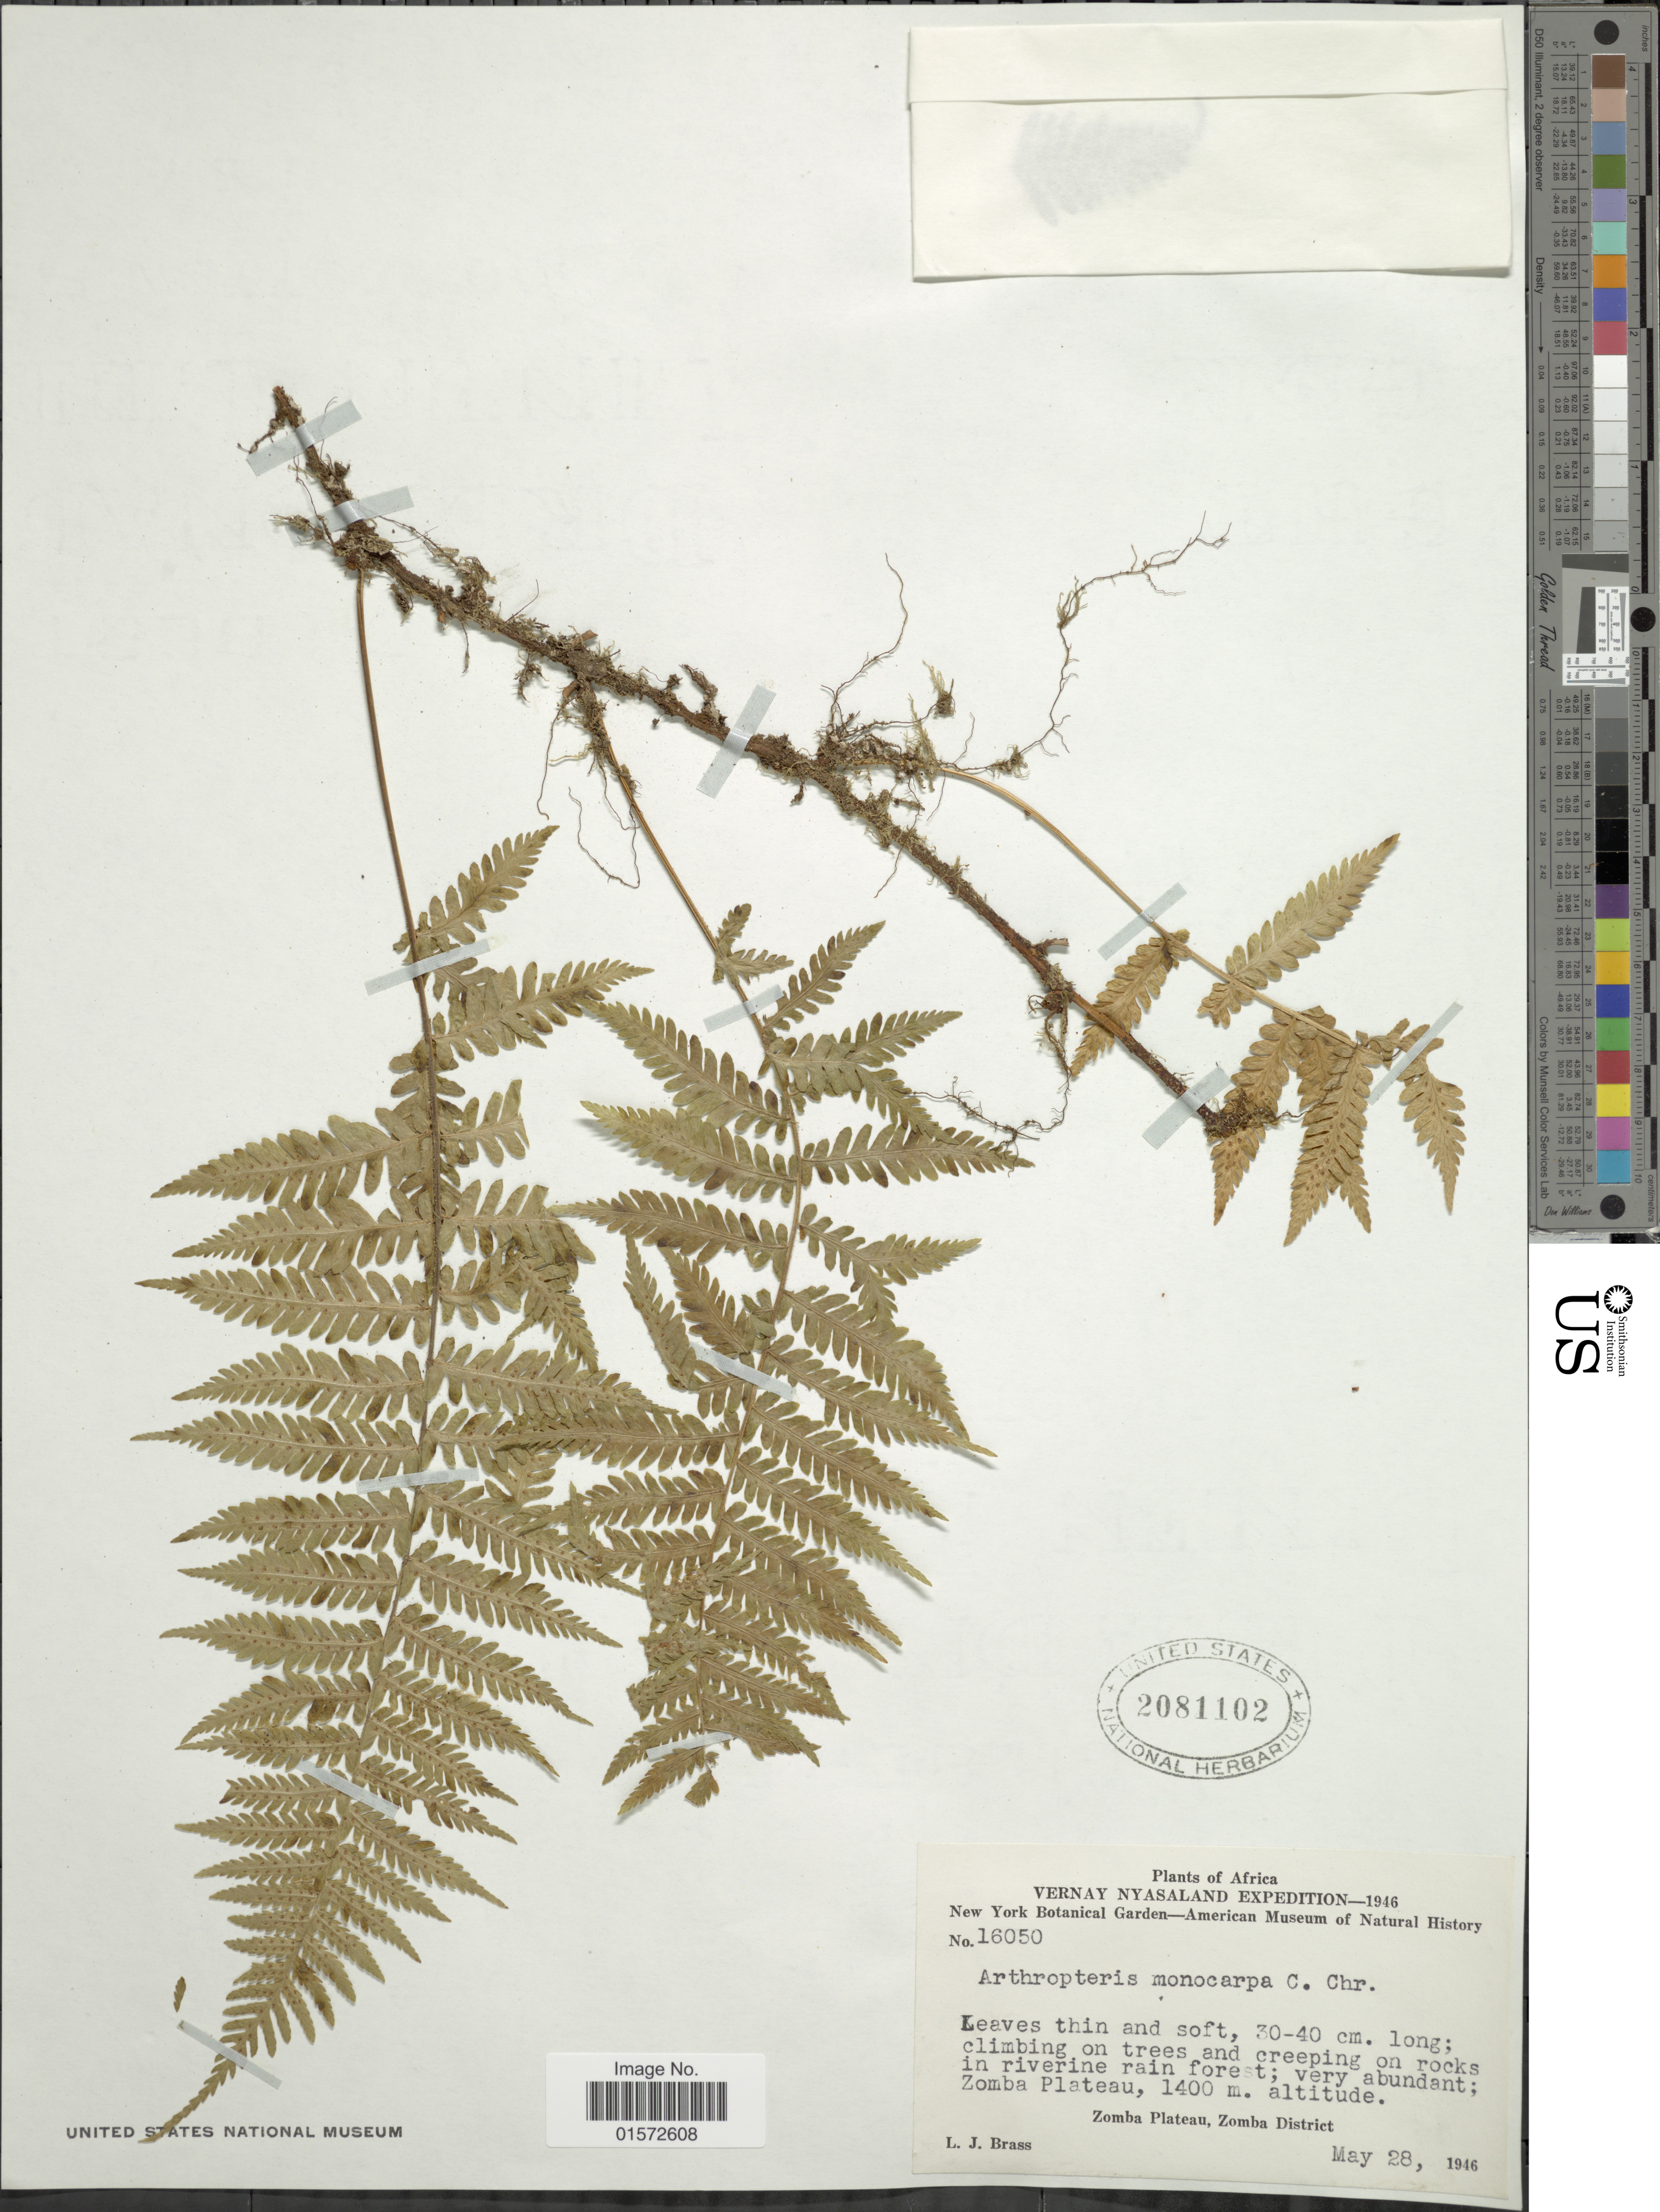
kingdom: Plantae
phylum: Tracheophyta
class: Polypodiopsida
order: Polypodiales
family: Tectariaceae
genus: Arthropteris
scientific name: Arthropteris monocarpa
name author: (Cordem.) C. Chr.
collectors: L. J. Brass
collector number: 16050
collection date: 1946-05-28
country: Malawi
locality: Vernay Nyasaland Expedition. Zomba Plateau, Zomba District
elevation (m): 1400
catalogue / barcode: US 2081102